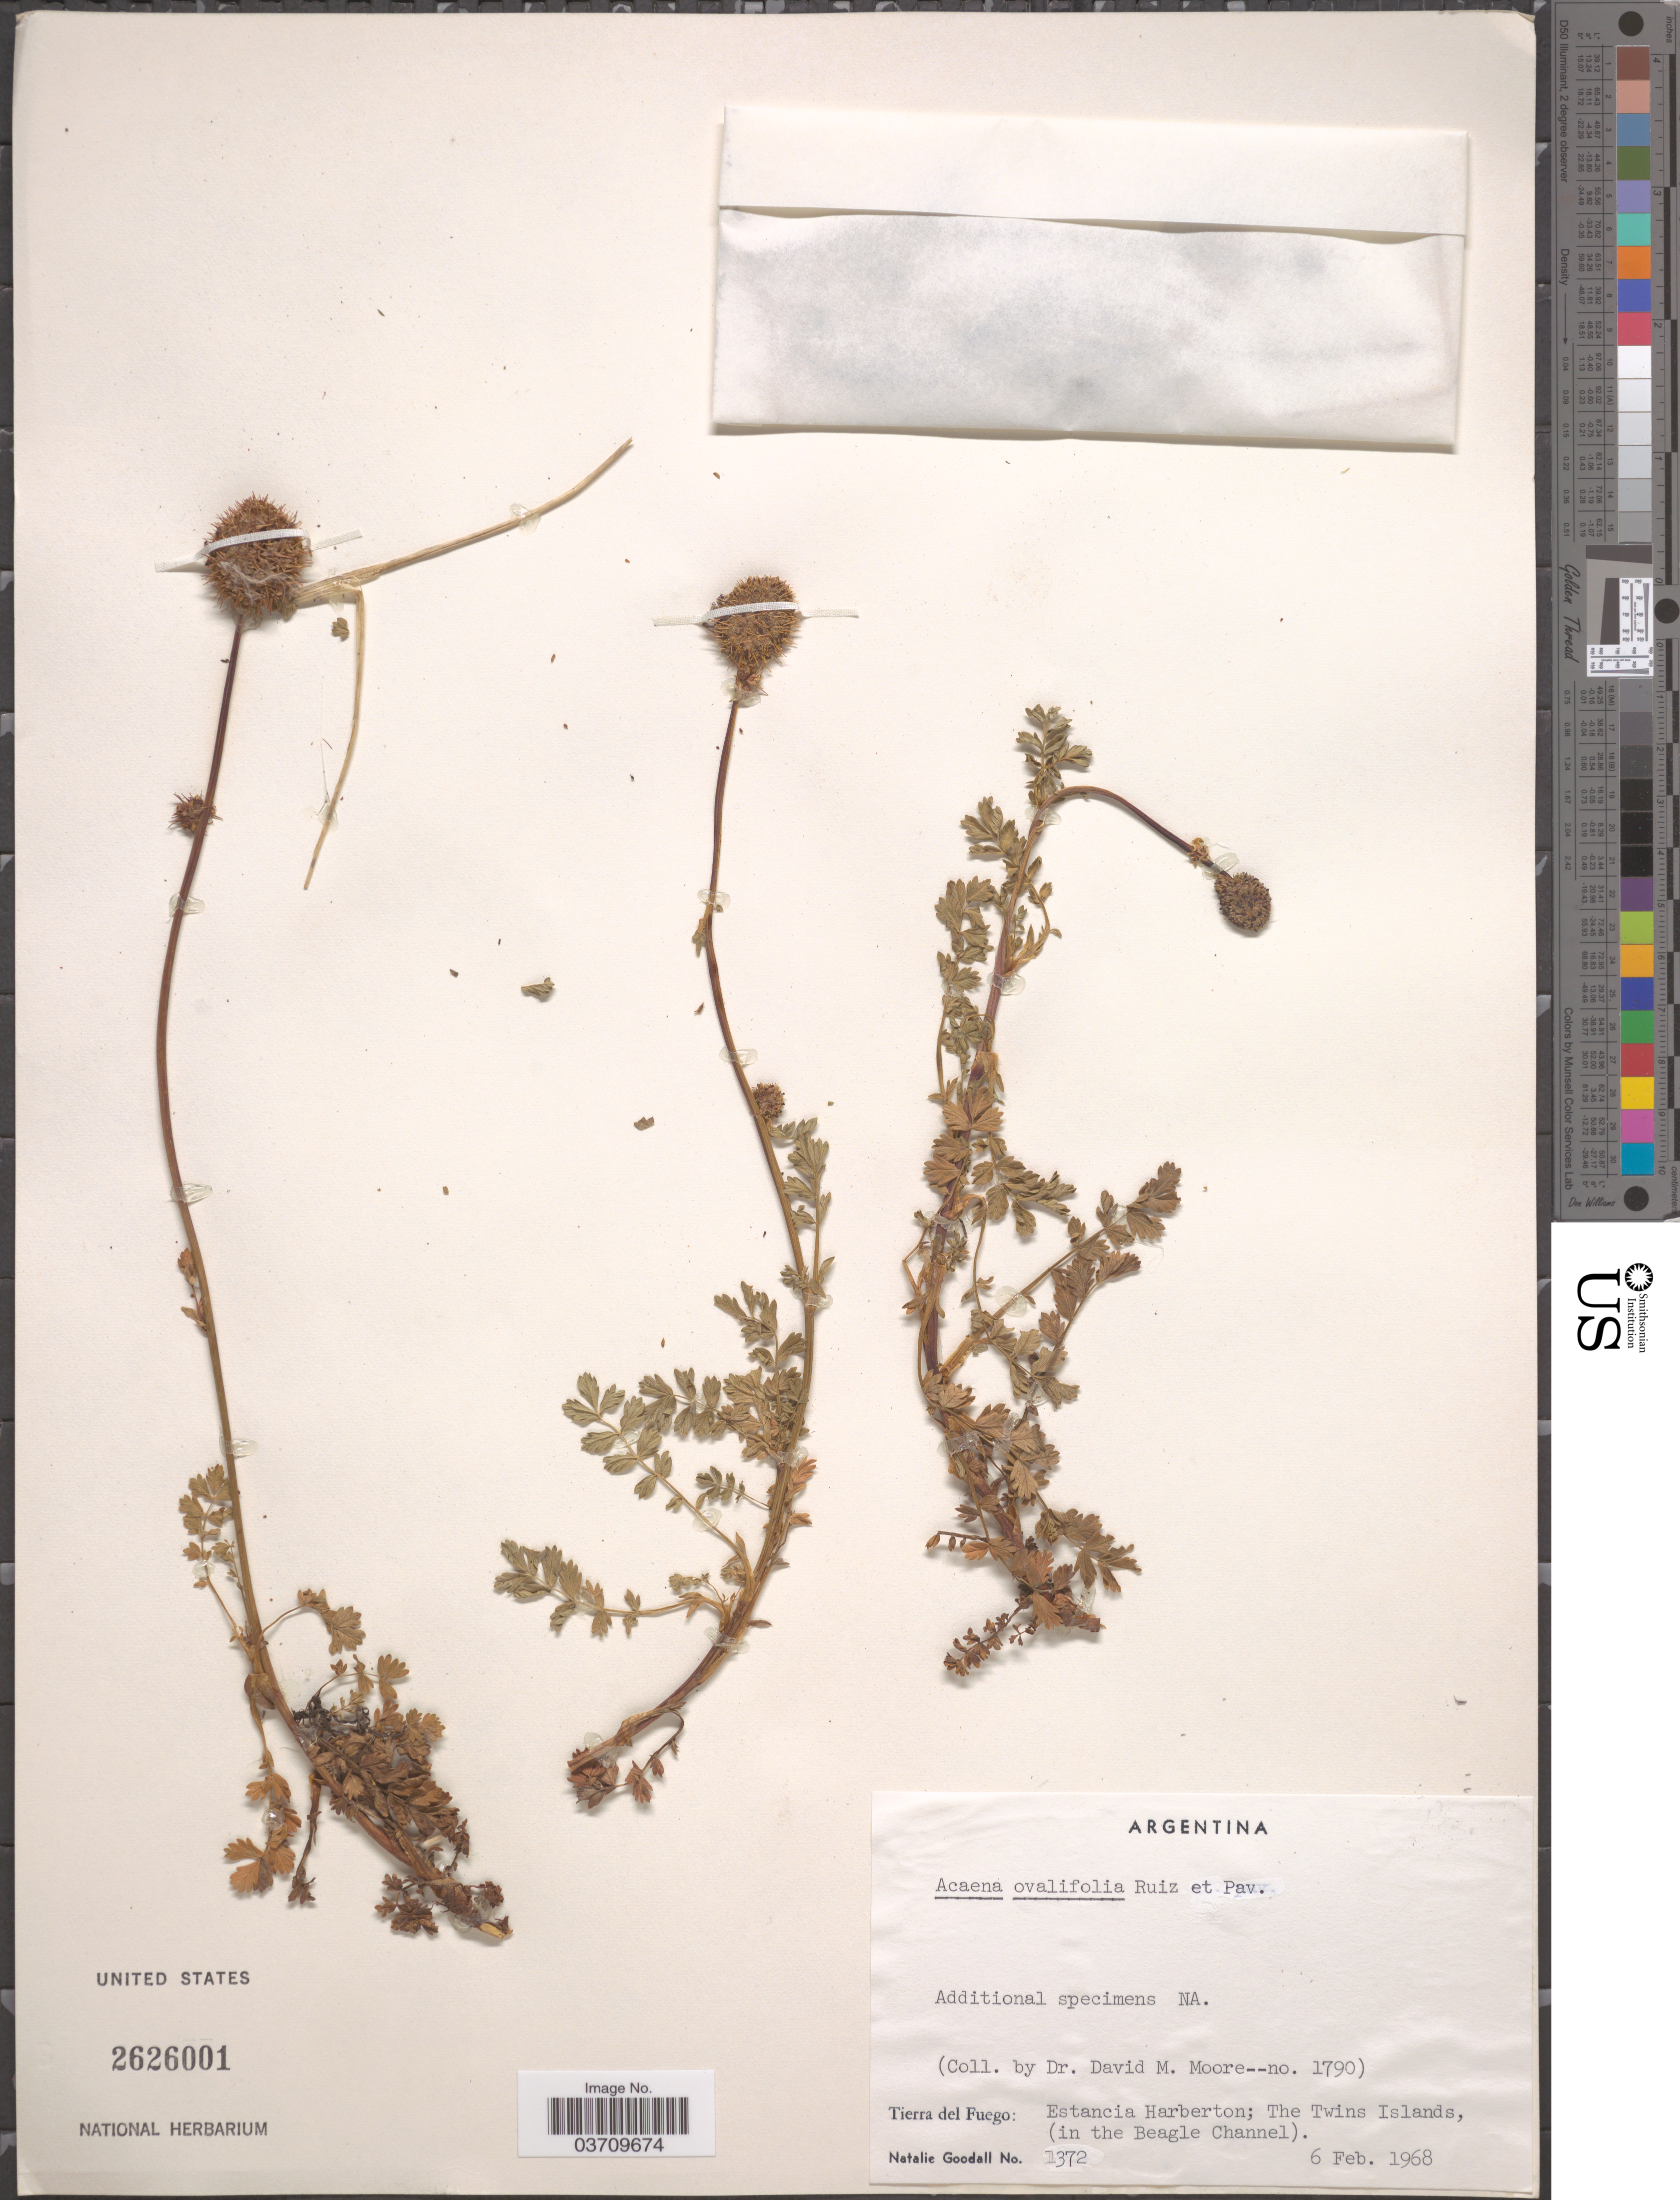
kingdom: Plantae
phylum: Tracheophyta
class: Magnoliopsida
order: Rosales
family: Rosaceae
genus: Acaena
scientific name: Acaena ovalifolia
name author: Ruiz & Pav.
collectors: D. Moore & N. Goodall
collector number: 1790/1372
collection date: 1968-02-06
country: Argentina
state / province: Tierra del Fuego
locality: Estancia Harberton; The Twins Islands, (in the Beagle Channel).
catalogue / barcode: US 2626001